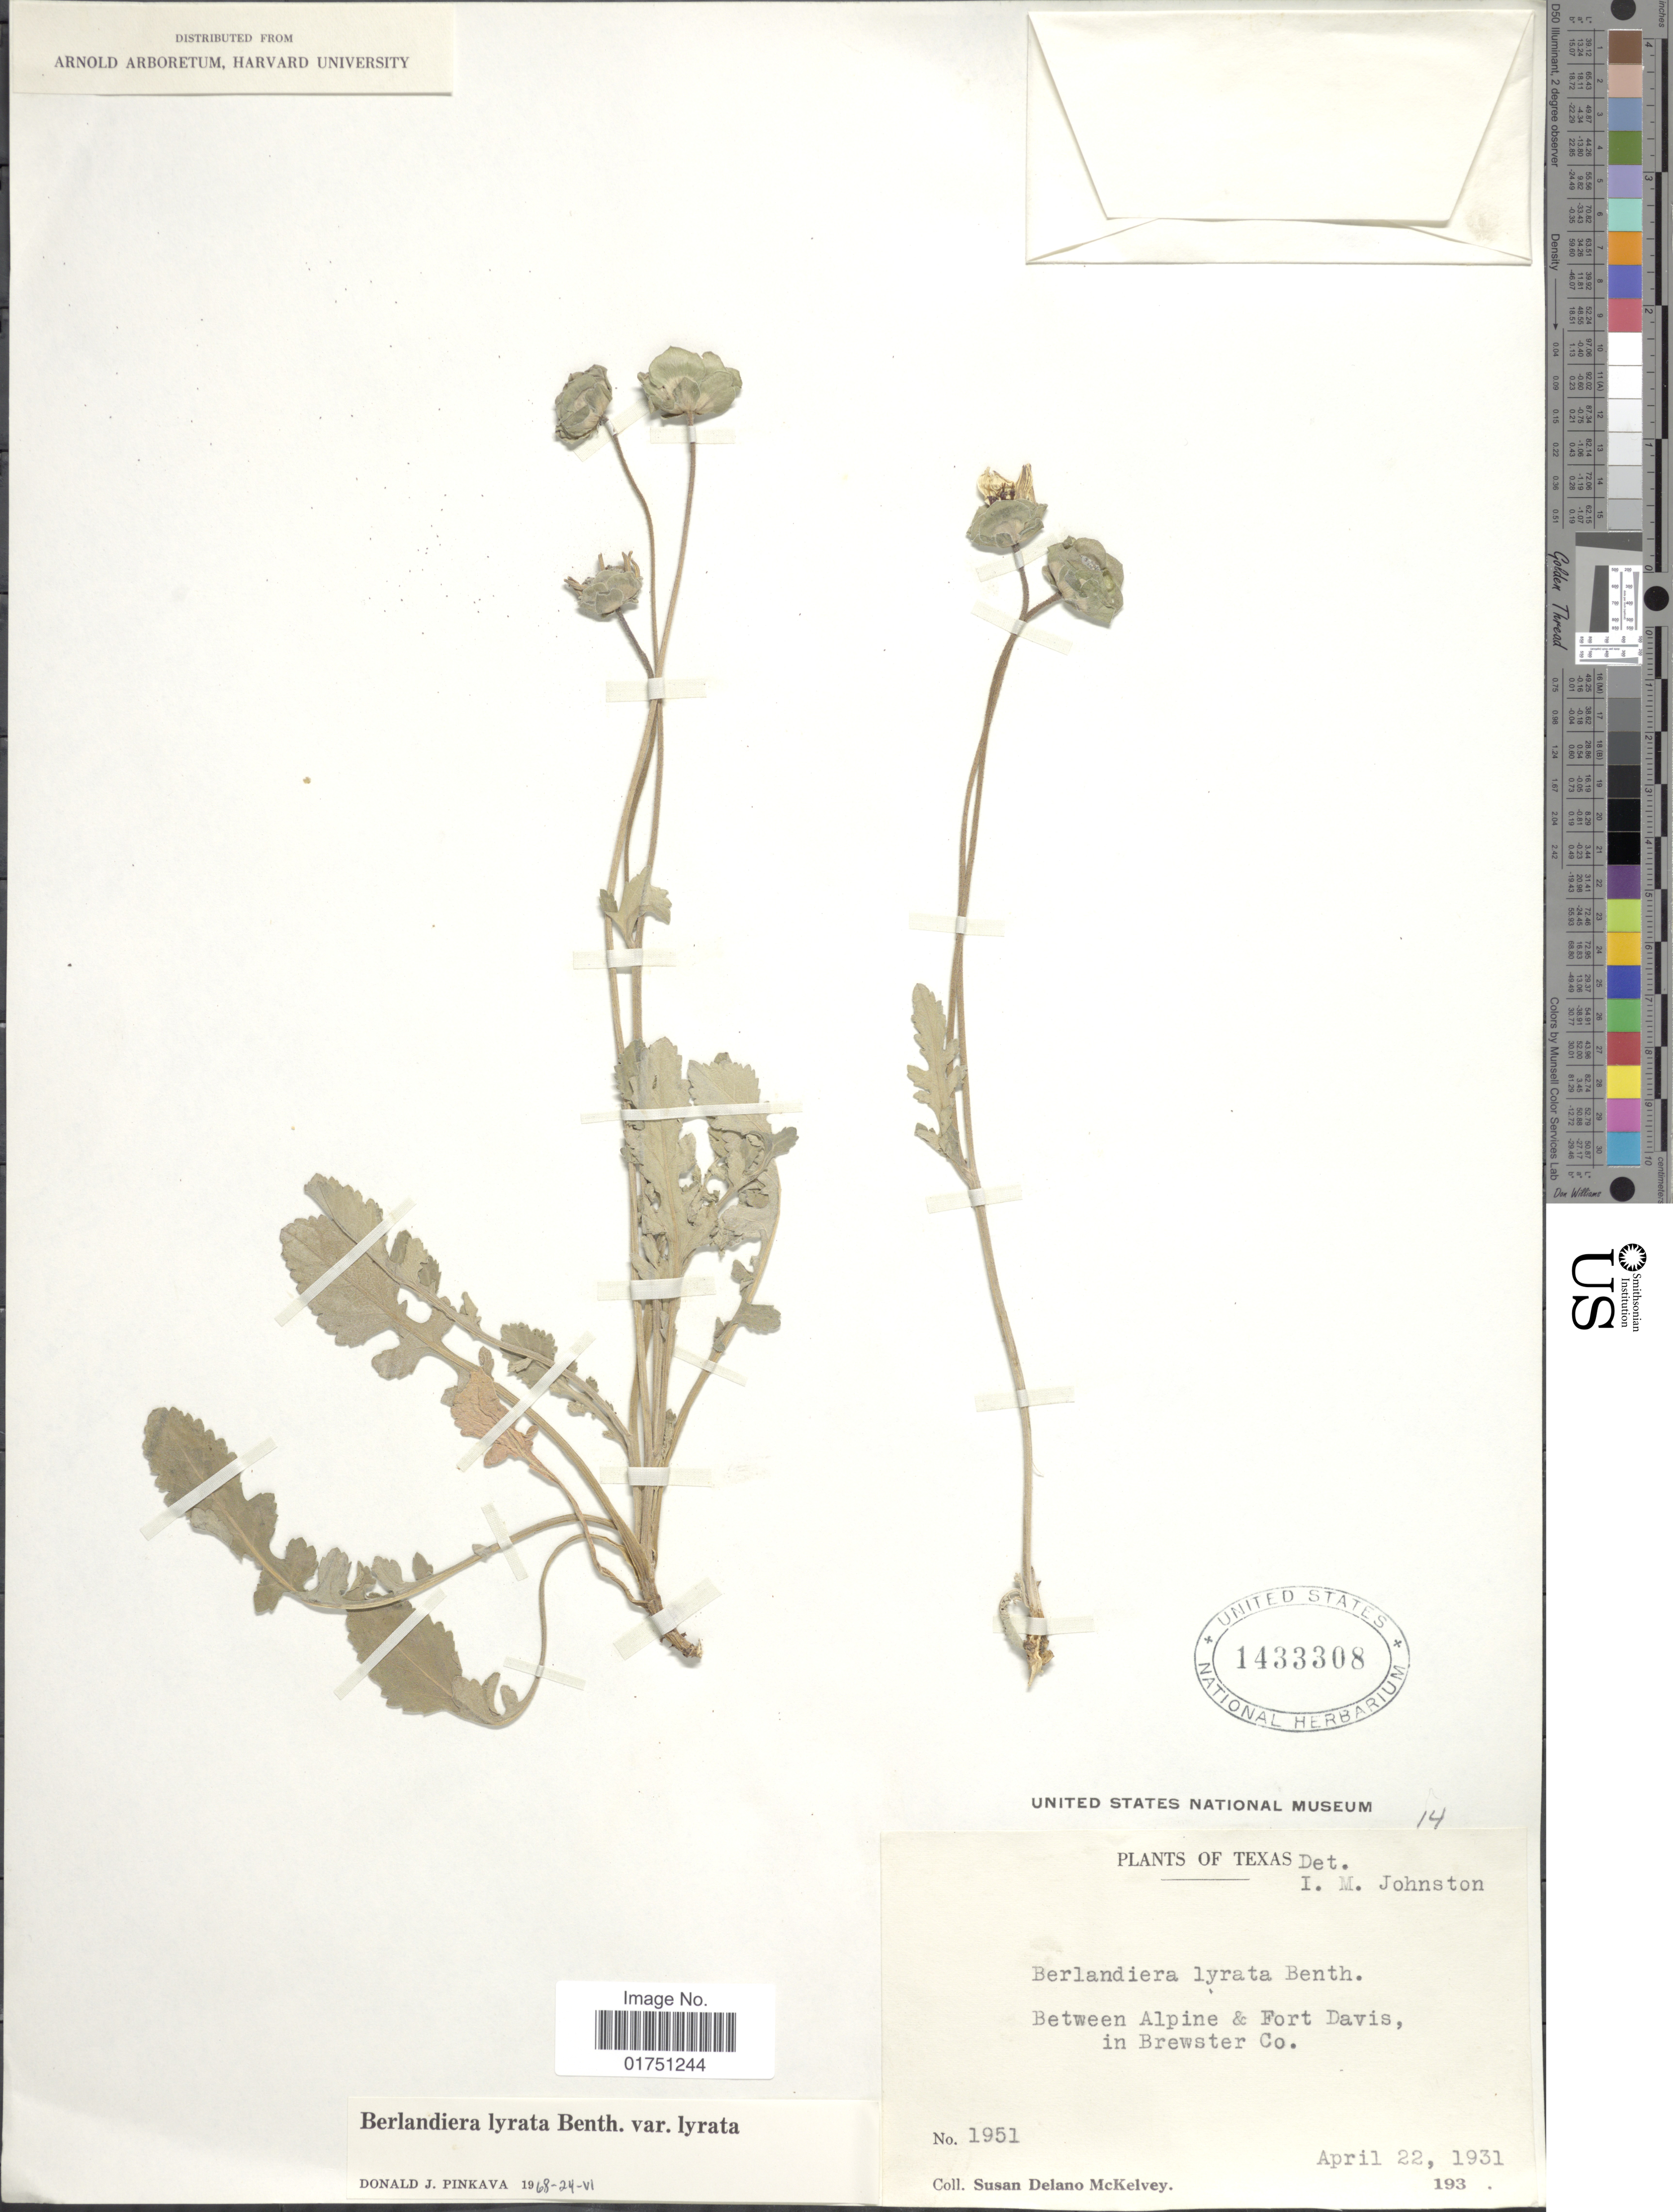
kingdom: Plantae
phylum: Tracheophyta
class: Magnoliopsida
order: Asterales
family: Asteraceae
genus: Berlandiera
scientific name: Berlandiera lyrata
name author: Benth.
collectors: S. A. McKelvey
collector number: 1951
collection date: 1931-04-22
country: United States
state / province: Texas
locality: Between Alpine & Fort Davis, in Brewster Co.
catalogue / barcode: US 1433308